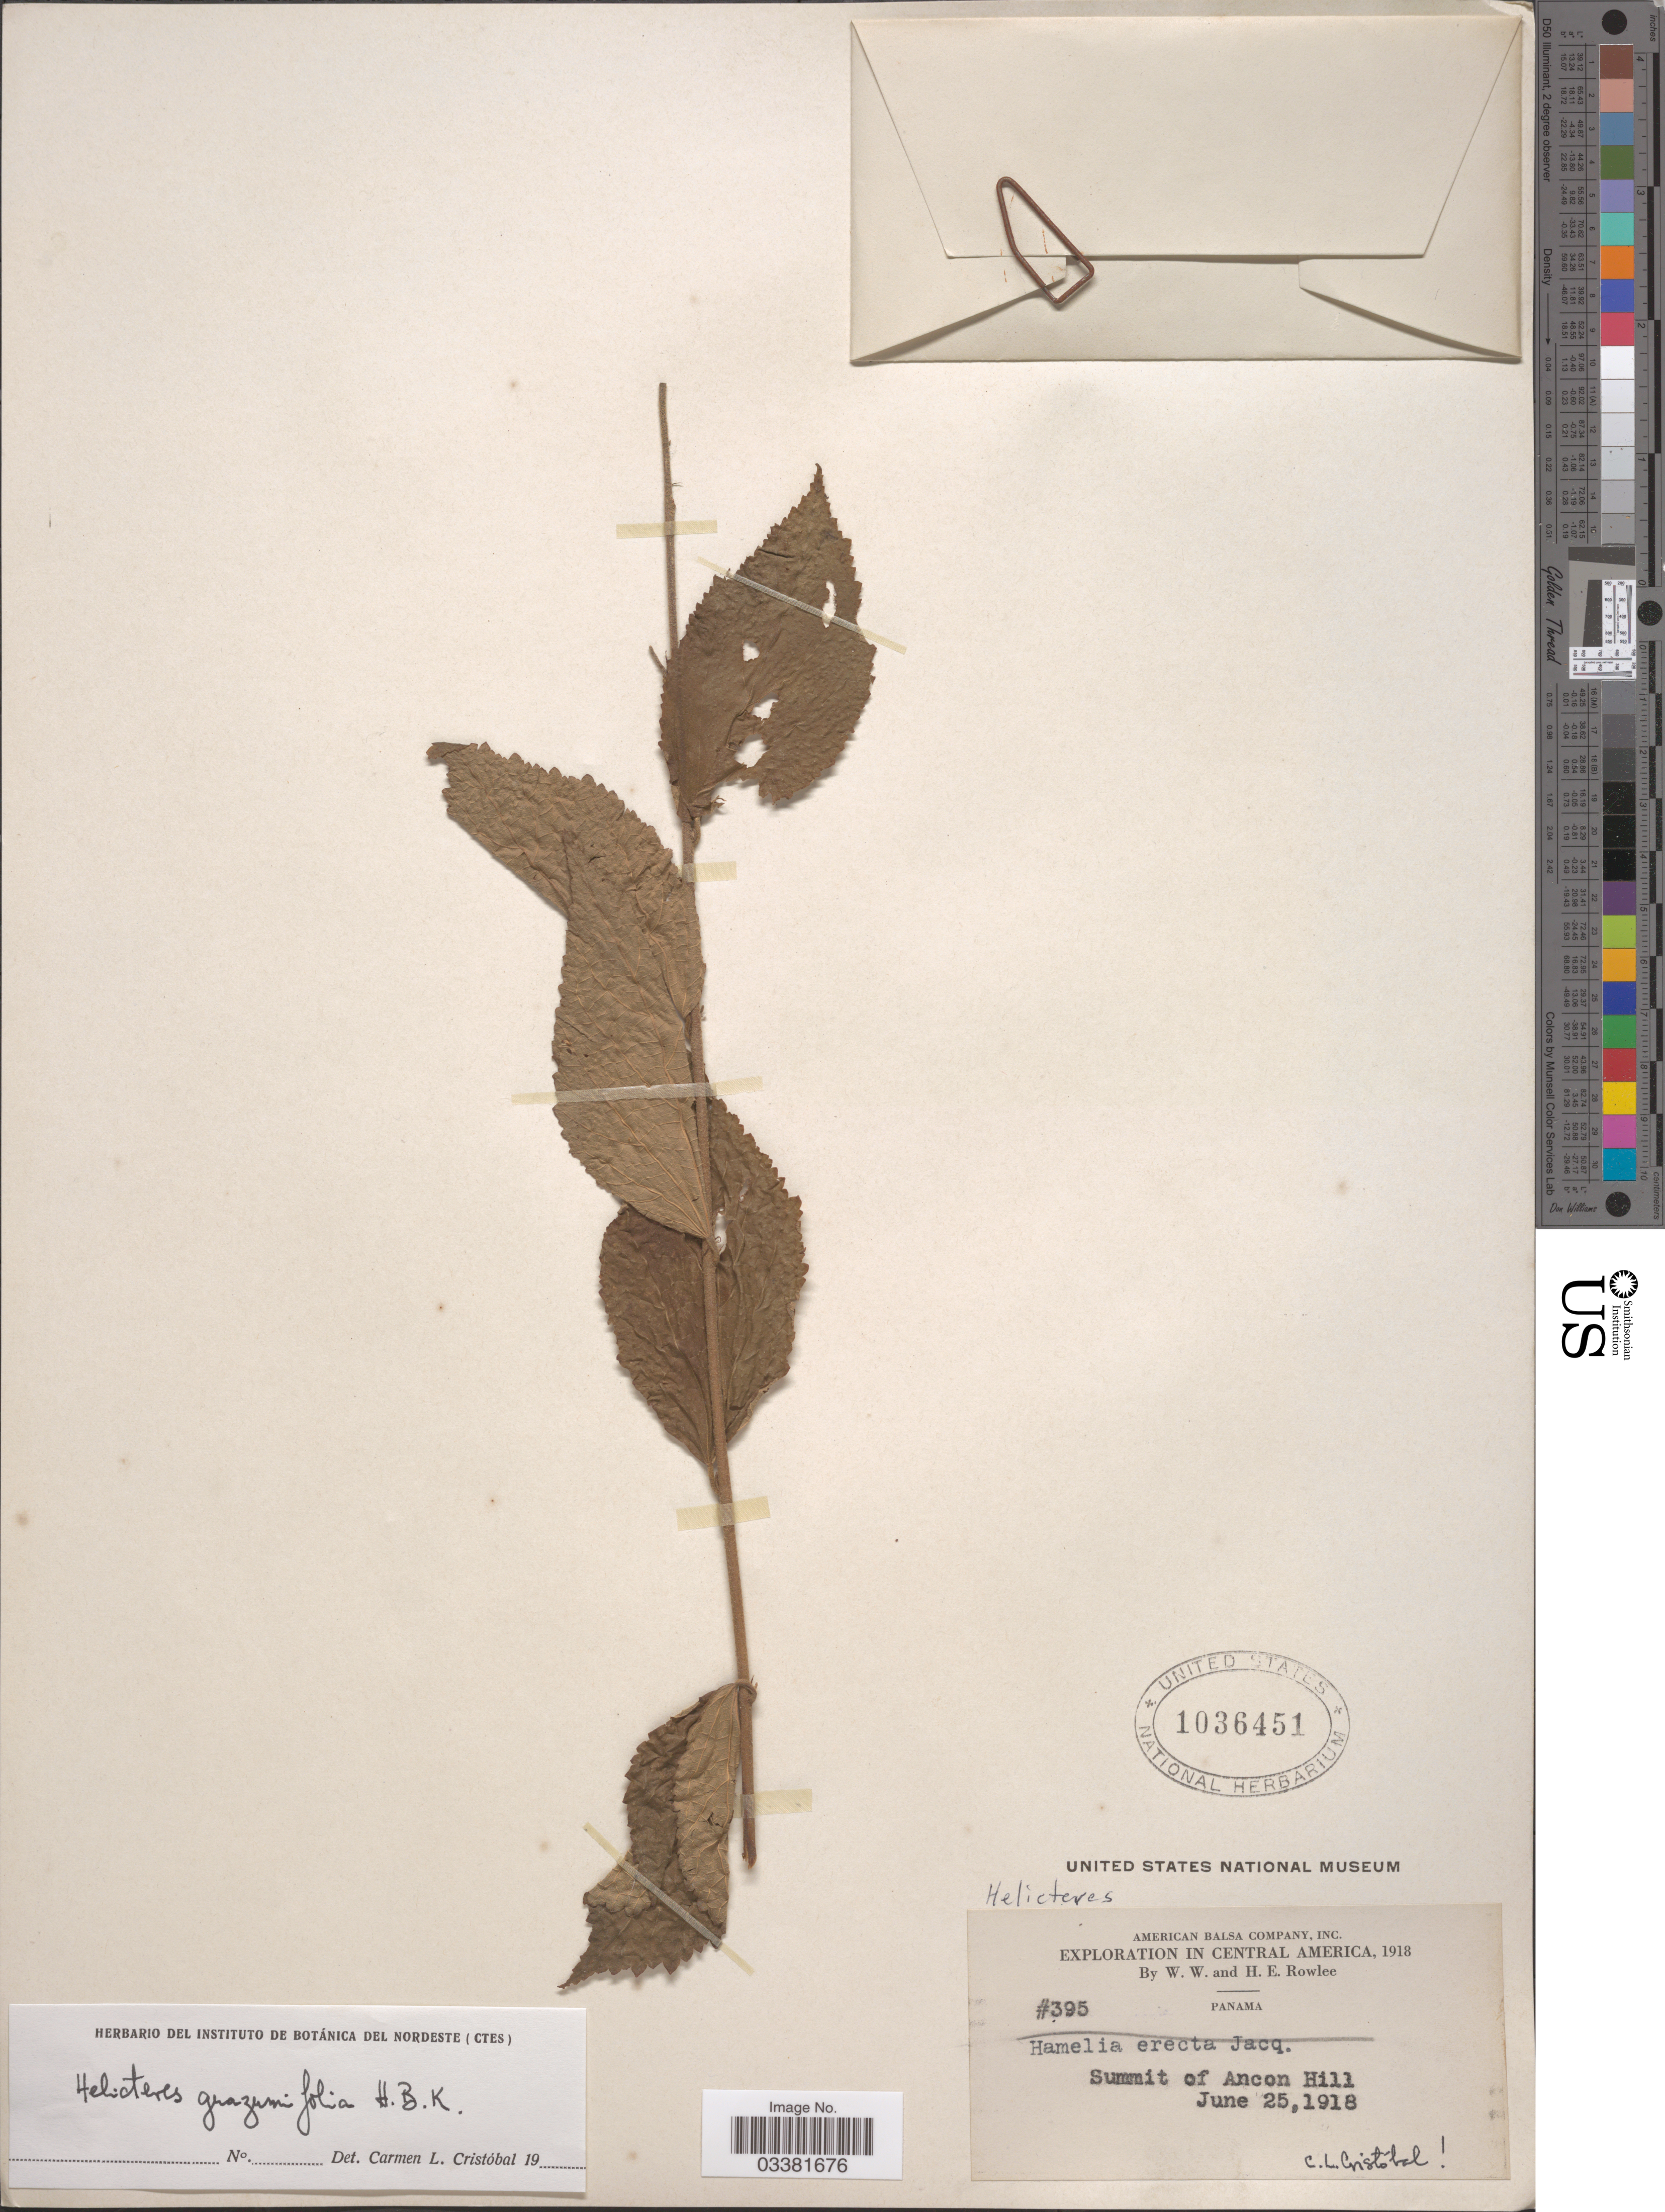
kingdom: Plantae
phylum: Tracheophyta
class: Magnoliopsida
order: Malvales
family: Malvaceae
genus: Helicteres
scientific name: Helicteres guazumifolia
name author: Kunth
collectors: W. W. Rowlee & H. E. Rowlee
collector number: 395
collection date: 1918-06-25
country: Panama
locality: Summit of Ancon Hill.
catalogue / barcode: US 1036451